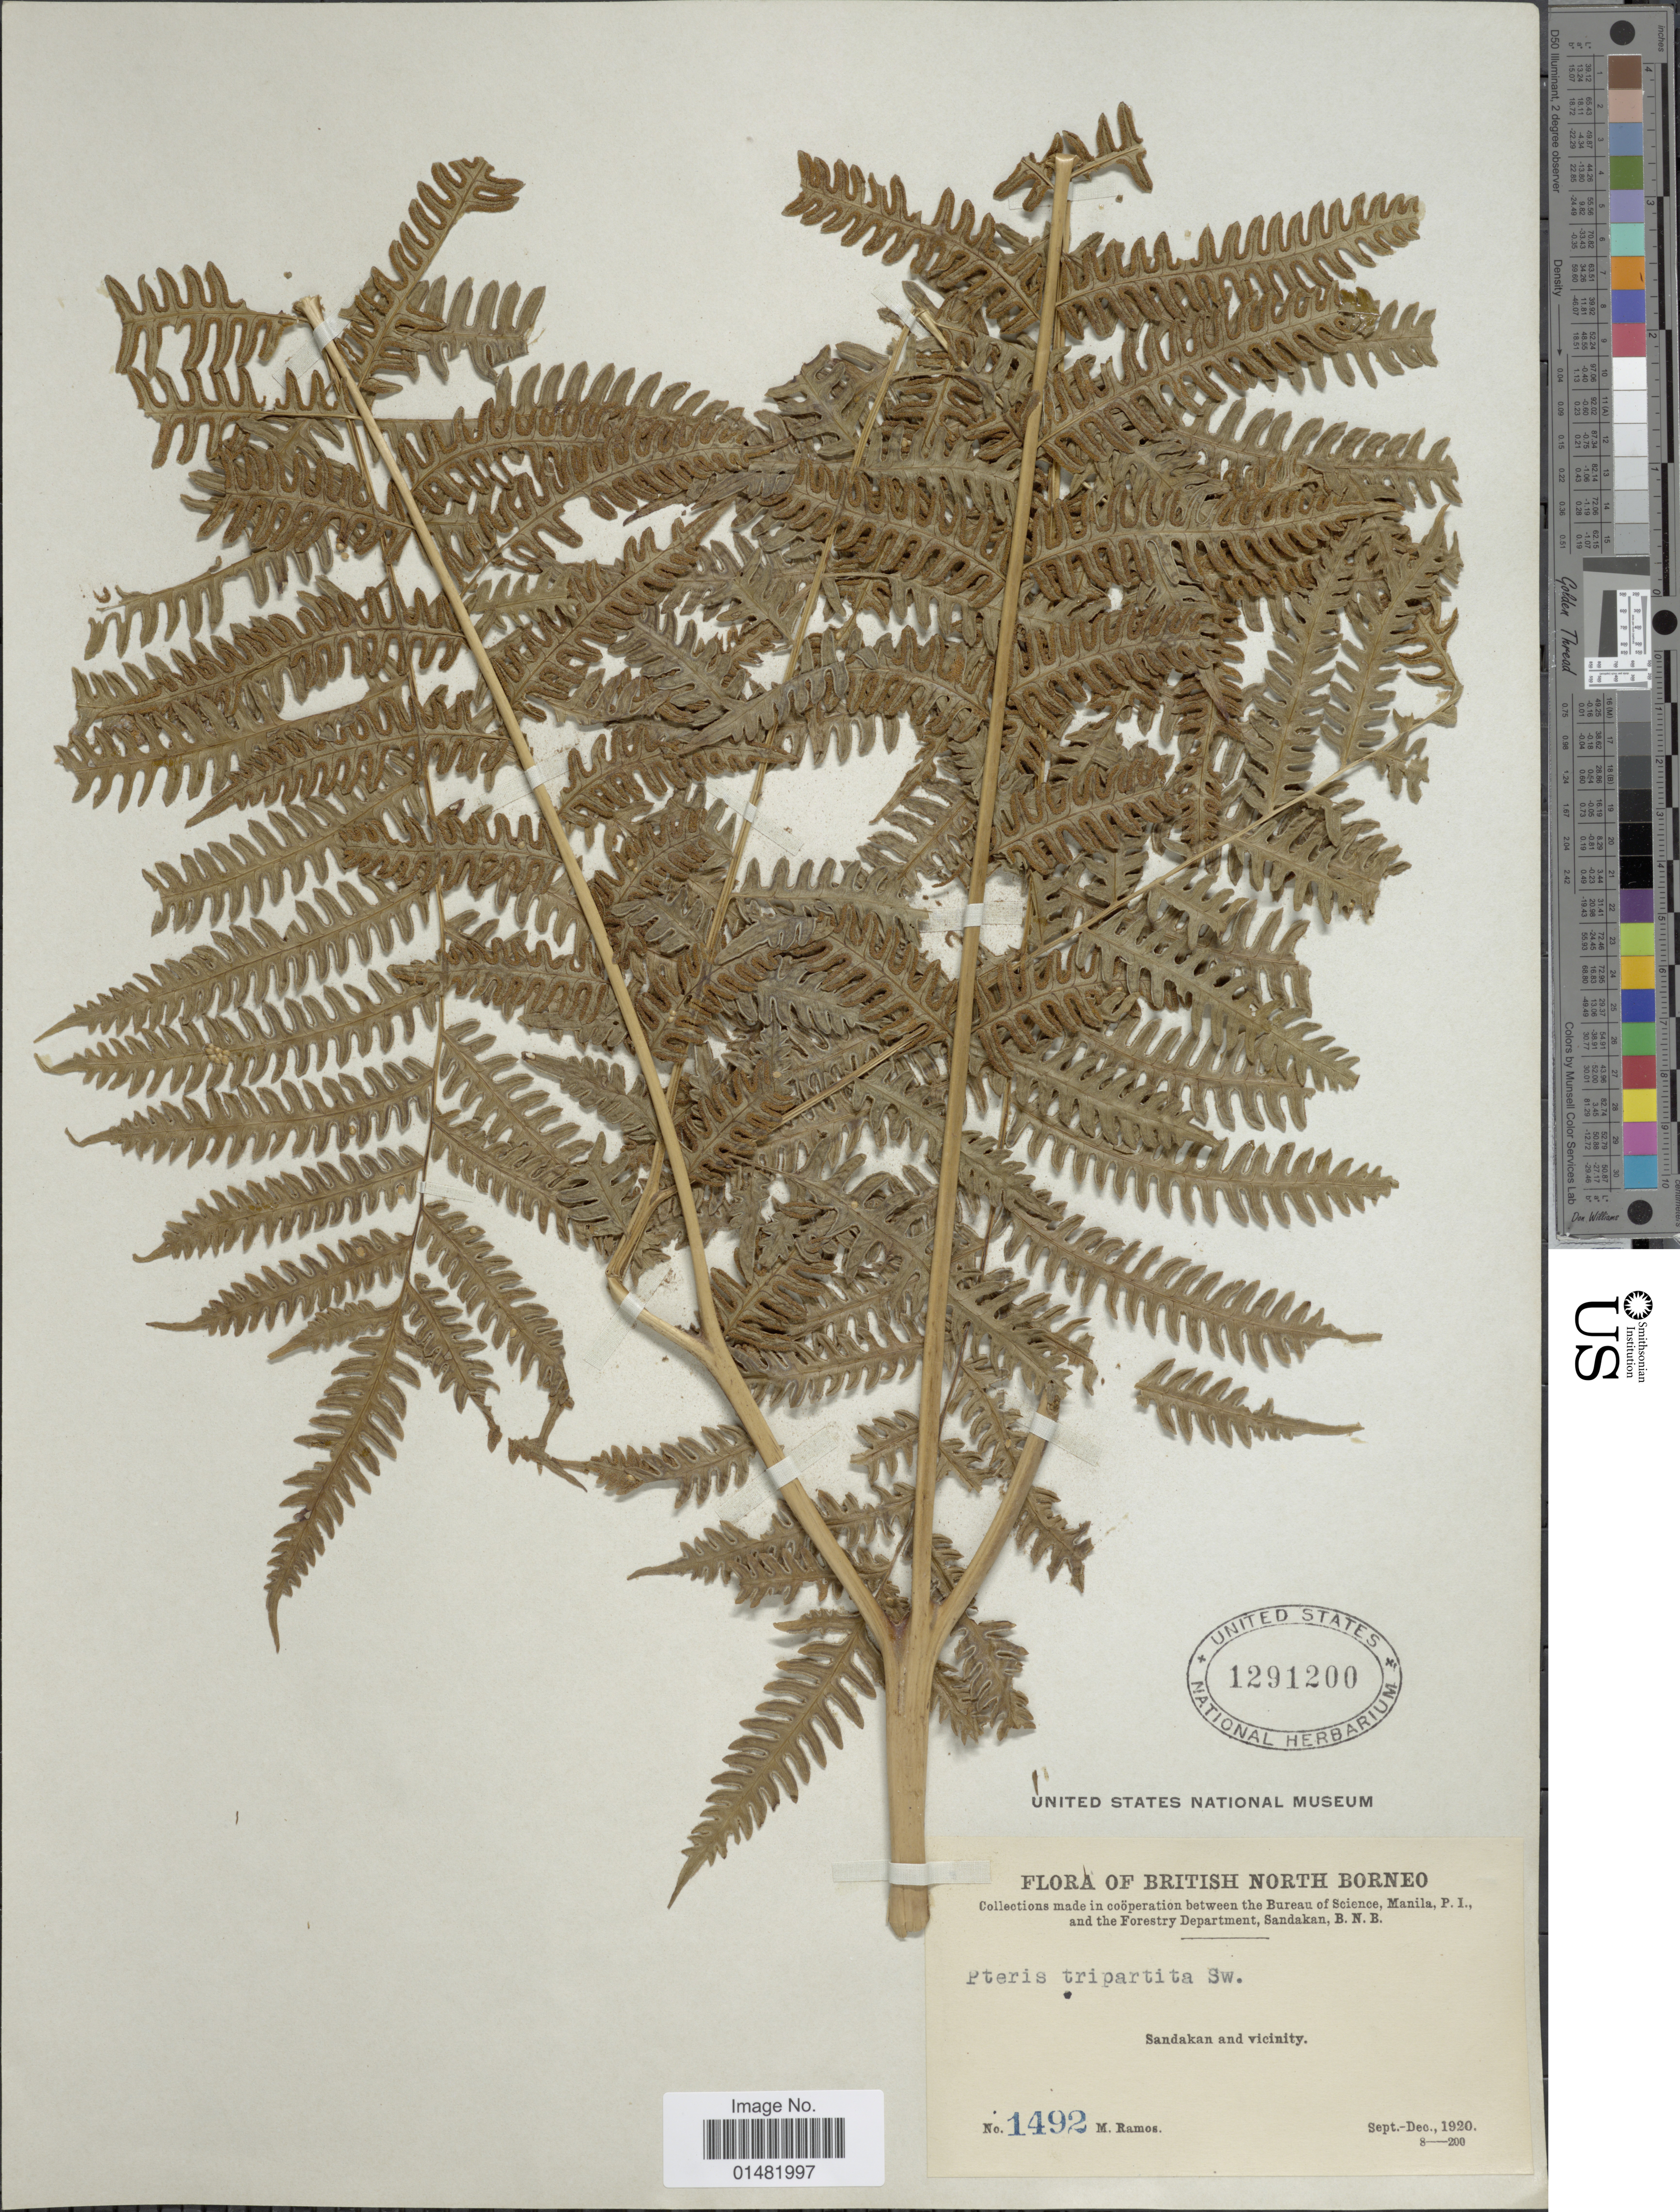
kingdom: Plantae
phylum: Tracheophyta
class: Polypodiopsida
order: Polypodiales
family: Pteridaceae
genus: Pteris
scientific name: Pteris tripartita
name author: Sw.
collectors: M. Ramos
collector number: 1492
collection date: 1920-09/1920-12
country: Malaysia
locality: British North Borneo, Sandakan and vicinity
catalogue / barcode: US 1291200